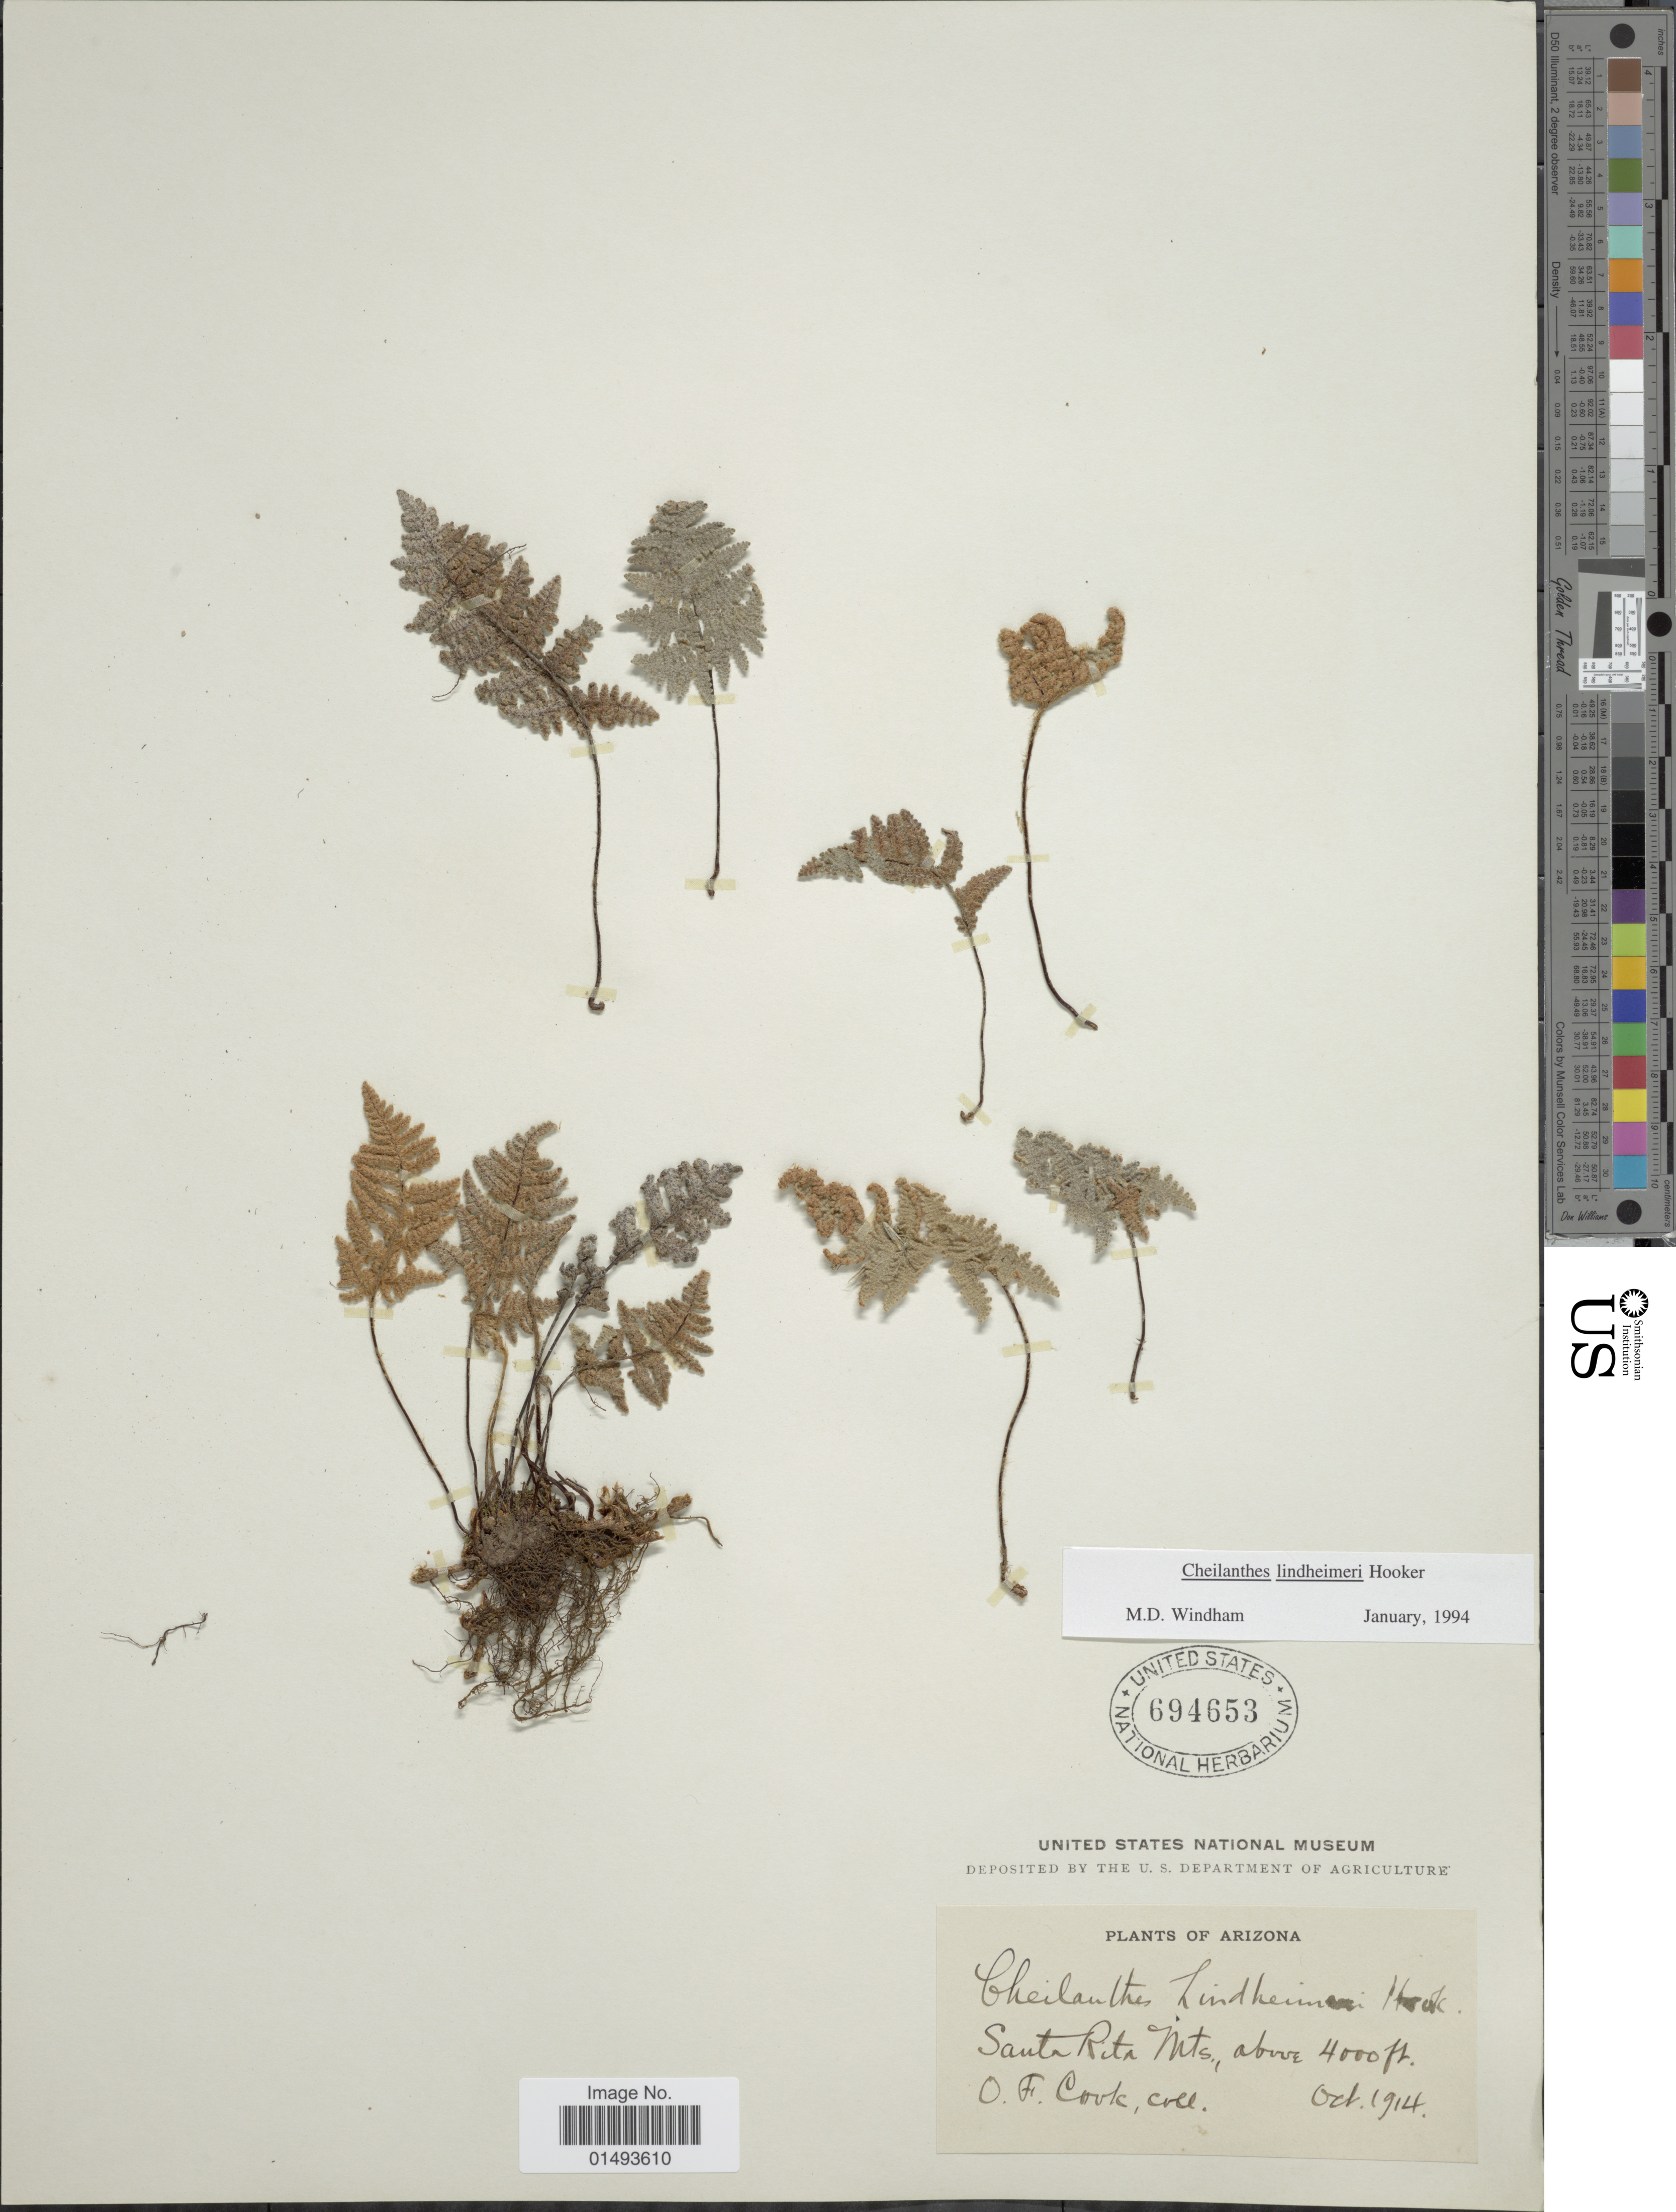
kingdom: Plantae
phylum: Tracheophyta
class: Polypodiopsida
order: Polypodiales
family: Pteridaceae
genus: Myriopteris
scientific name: Myriopteris lindheimeri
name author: (Hook.) J. Sm.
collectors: O. F. Cook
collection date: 1914-10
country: United States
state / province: Arizona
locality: Plants of Arizona, Santa Rita Mts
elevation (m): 1219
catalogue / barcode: US 694653